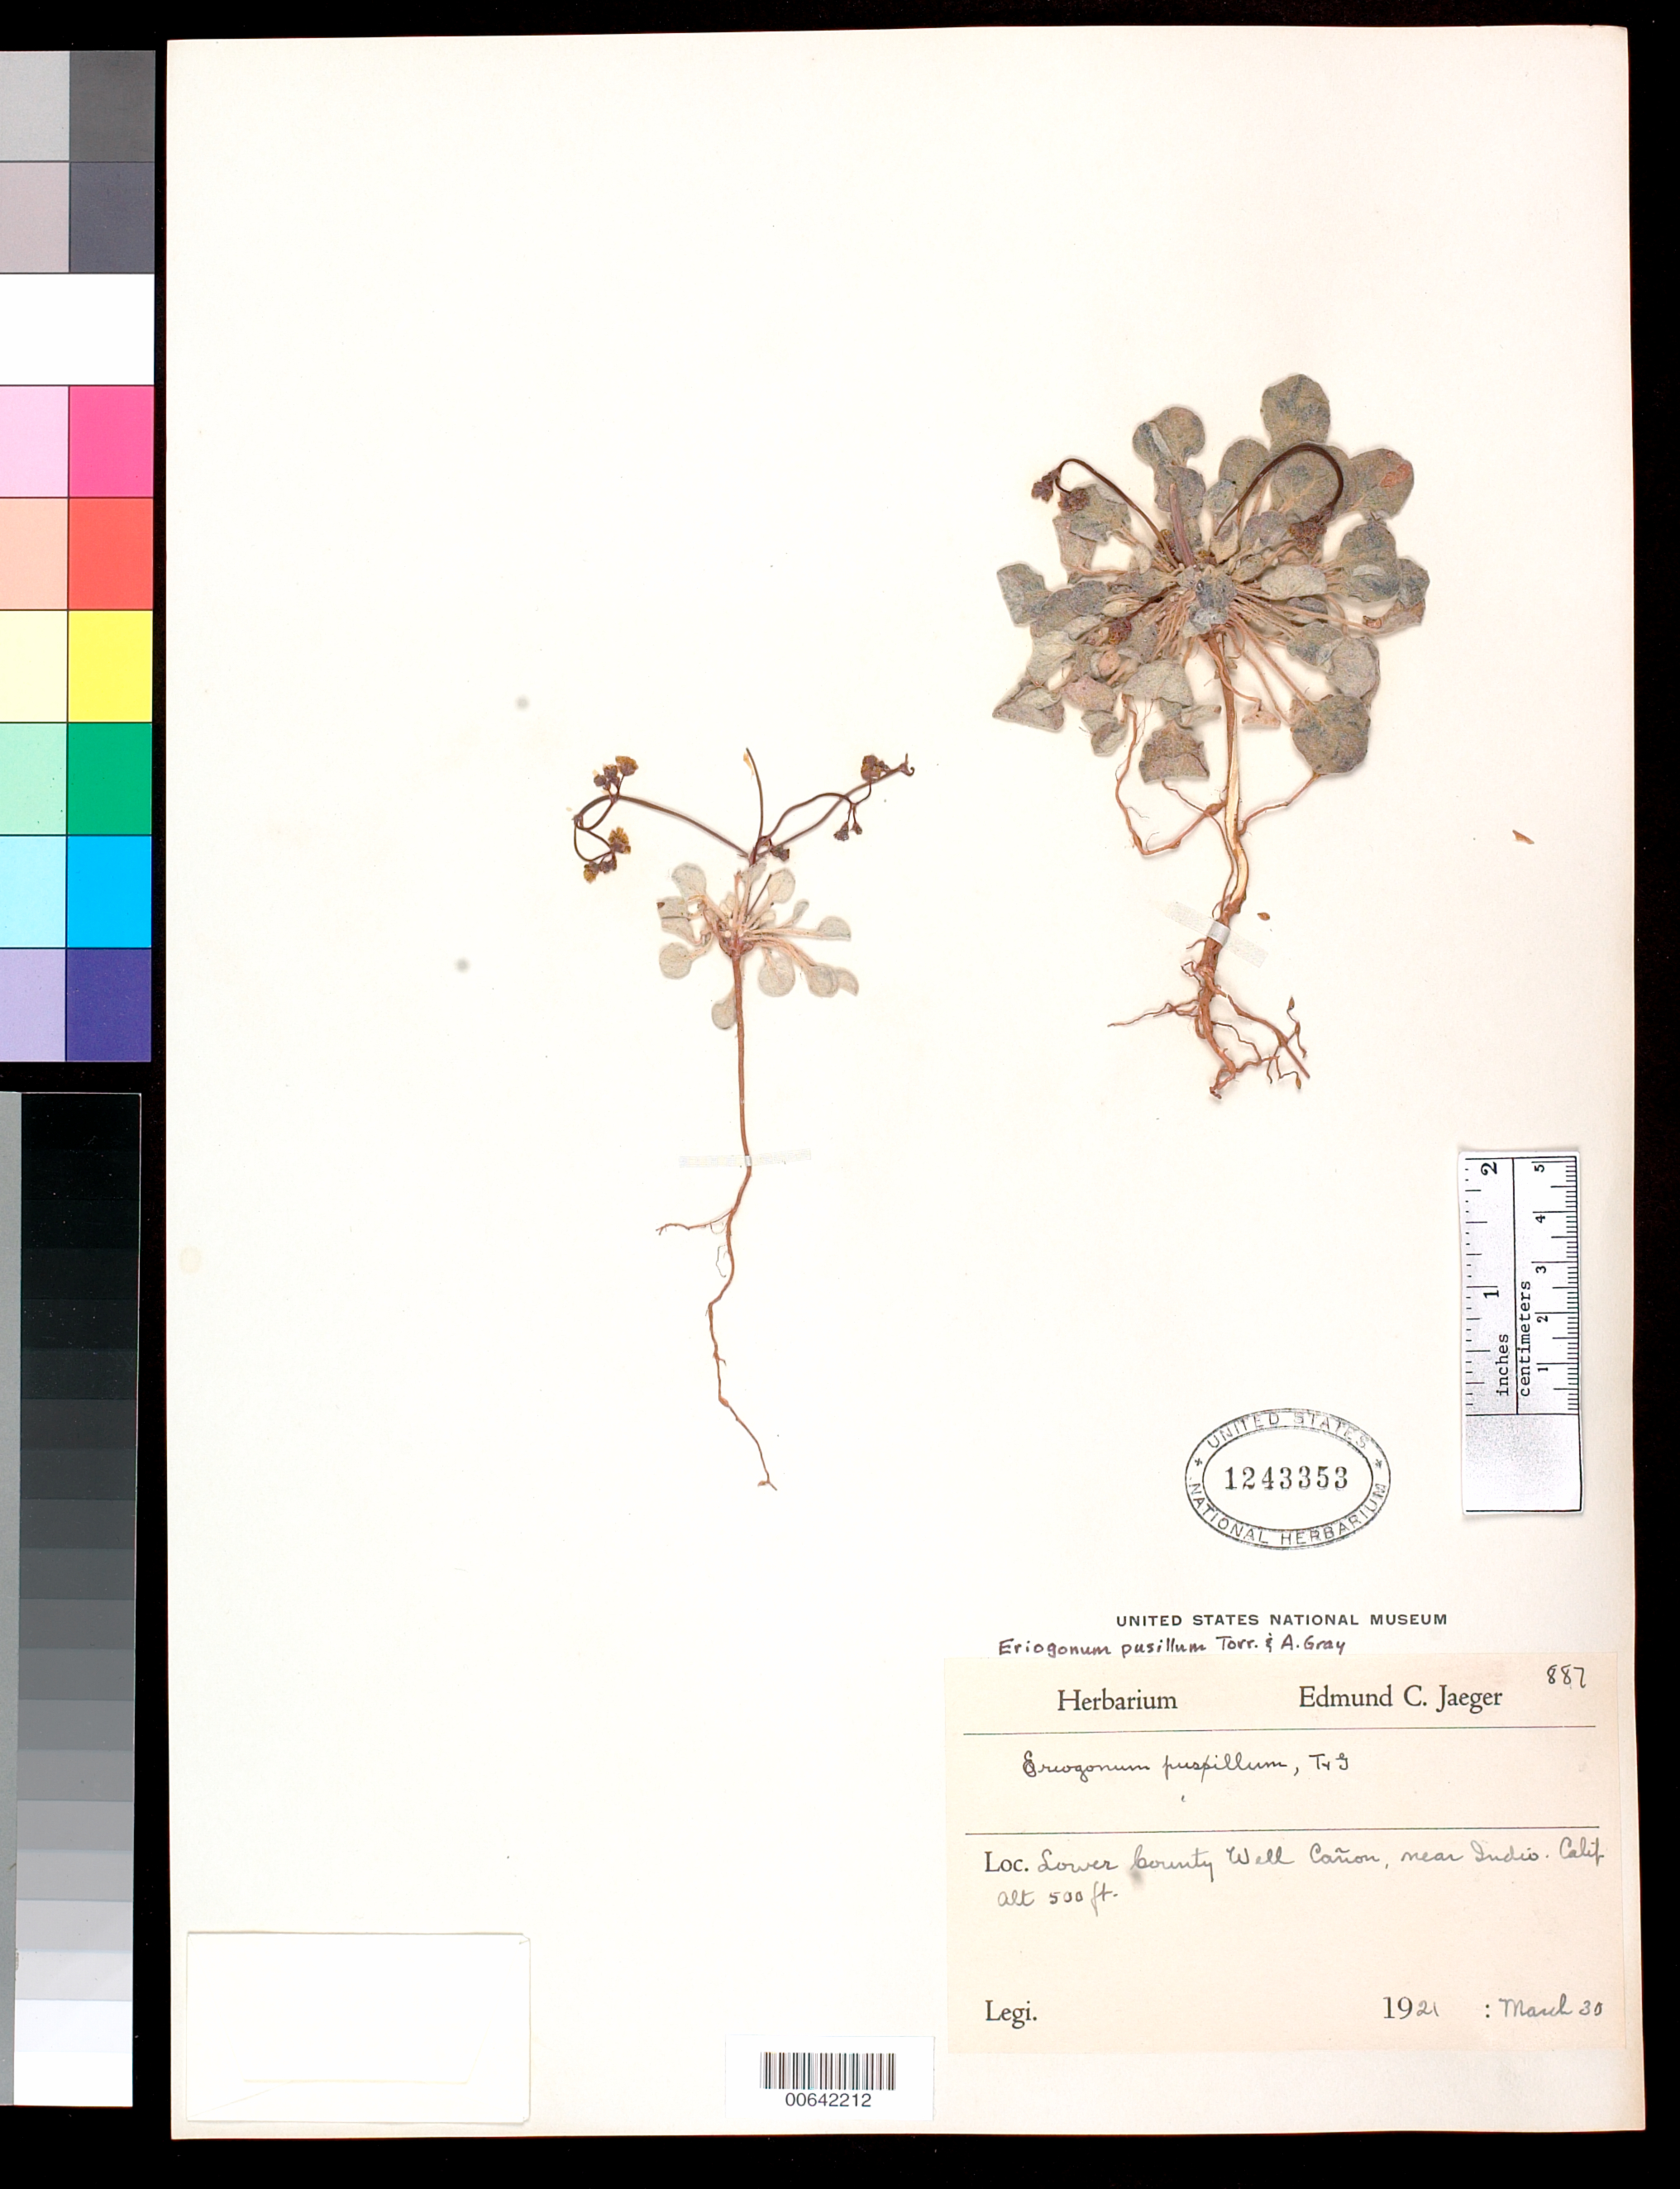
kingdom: Plantae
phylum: Tracheophyta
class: Magnoliopsida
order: Caryophyllales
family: Polygonaceae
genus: Eriogonum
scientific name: Eriogonum pusillum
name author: Torr. & A. Gray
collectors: E. Jaeger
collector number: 887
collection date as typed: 30 Mar 1921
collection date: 1921-03-30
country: United States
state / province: California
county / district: Riverside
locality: Lower County Well Cañon, near Indio.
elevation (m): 152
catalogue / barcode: US 1243353